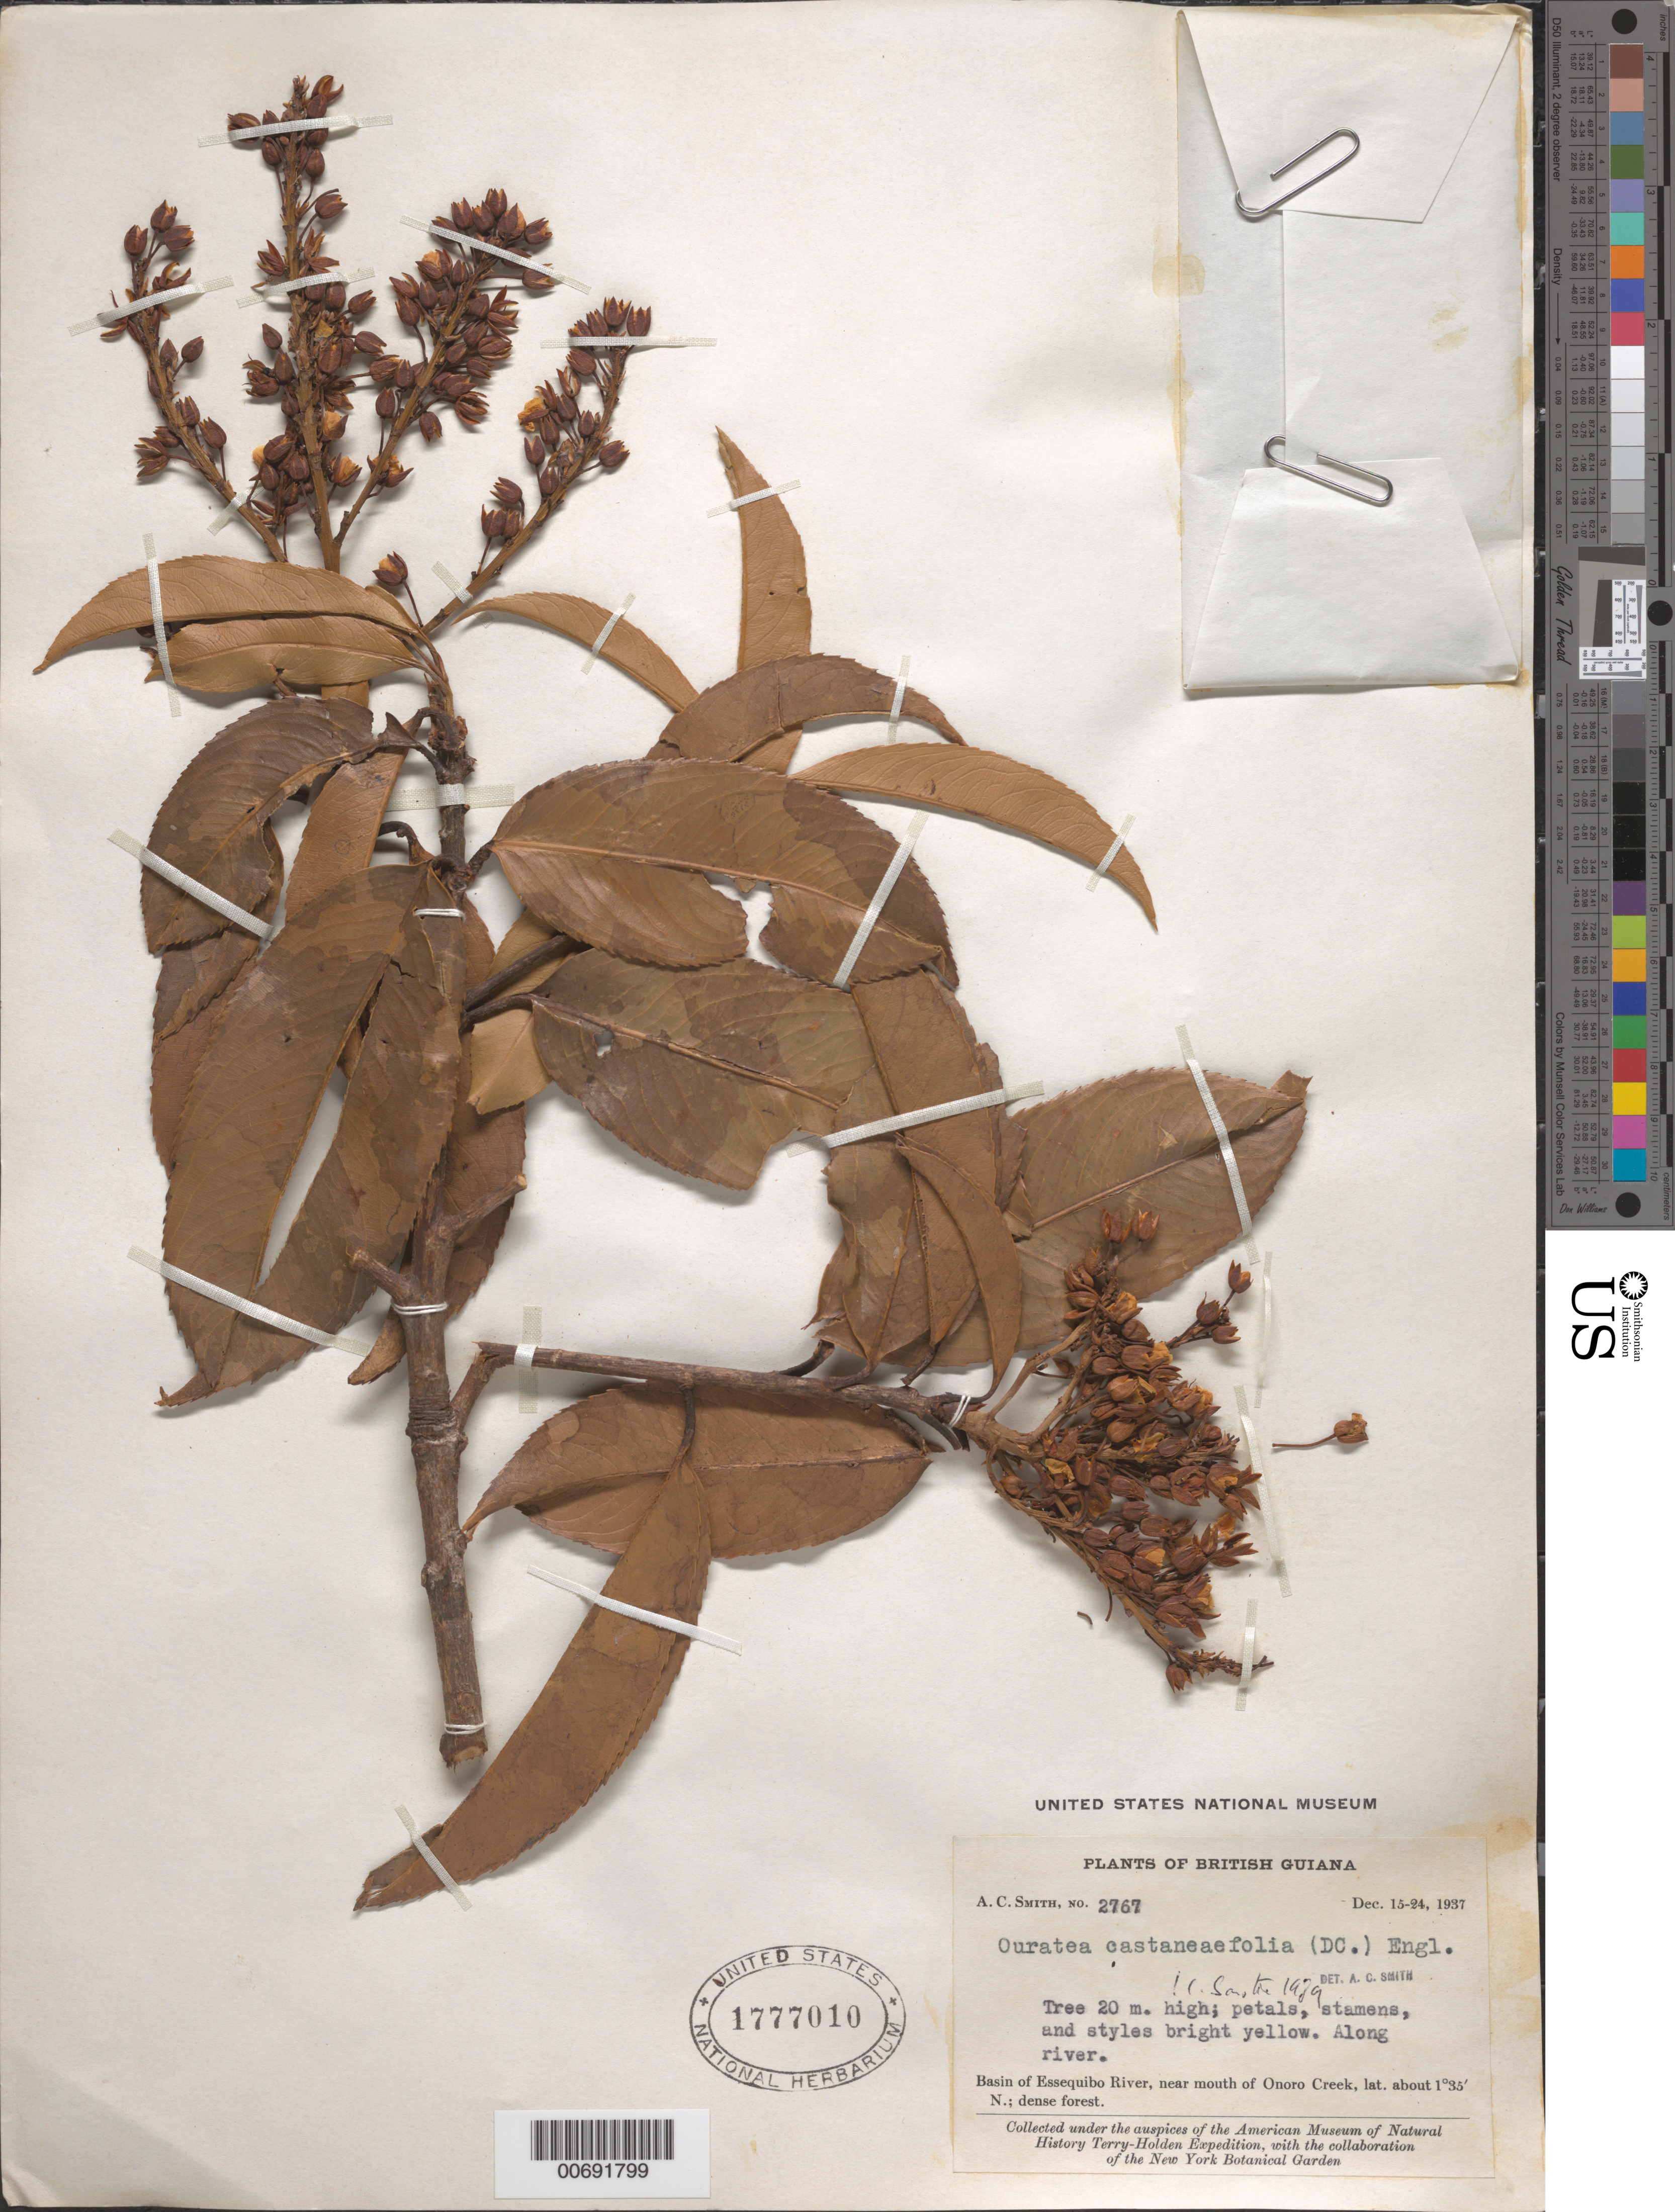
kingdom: Plantae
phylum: Tracheophyta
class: Magnoliopsida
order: Malpighiales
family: Ochnaceae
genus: Ouratea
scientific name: Ouratea castaneifolia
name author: (DC.) Engl.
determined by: Sastre, C. H. L.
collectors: A. C. Smith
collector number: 2767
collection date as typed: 15-Dec-37 to 24-Dec-37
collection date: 1937-12-15/1937-12-24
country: Guyana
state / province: U. Takutu-U. Essequibo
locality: Onoro Creek (near mouth), Essequibo River basin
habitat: Along river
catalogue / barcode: US 1777010